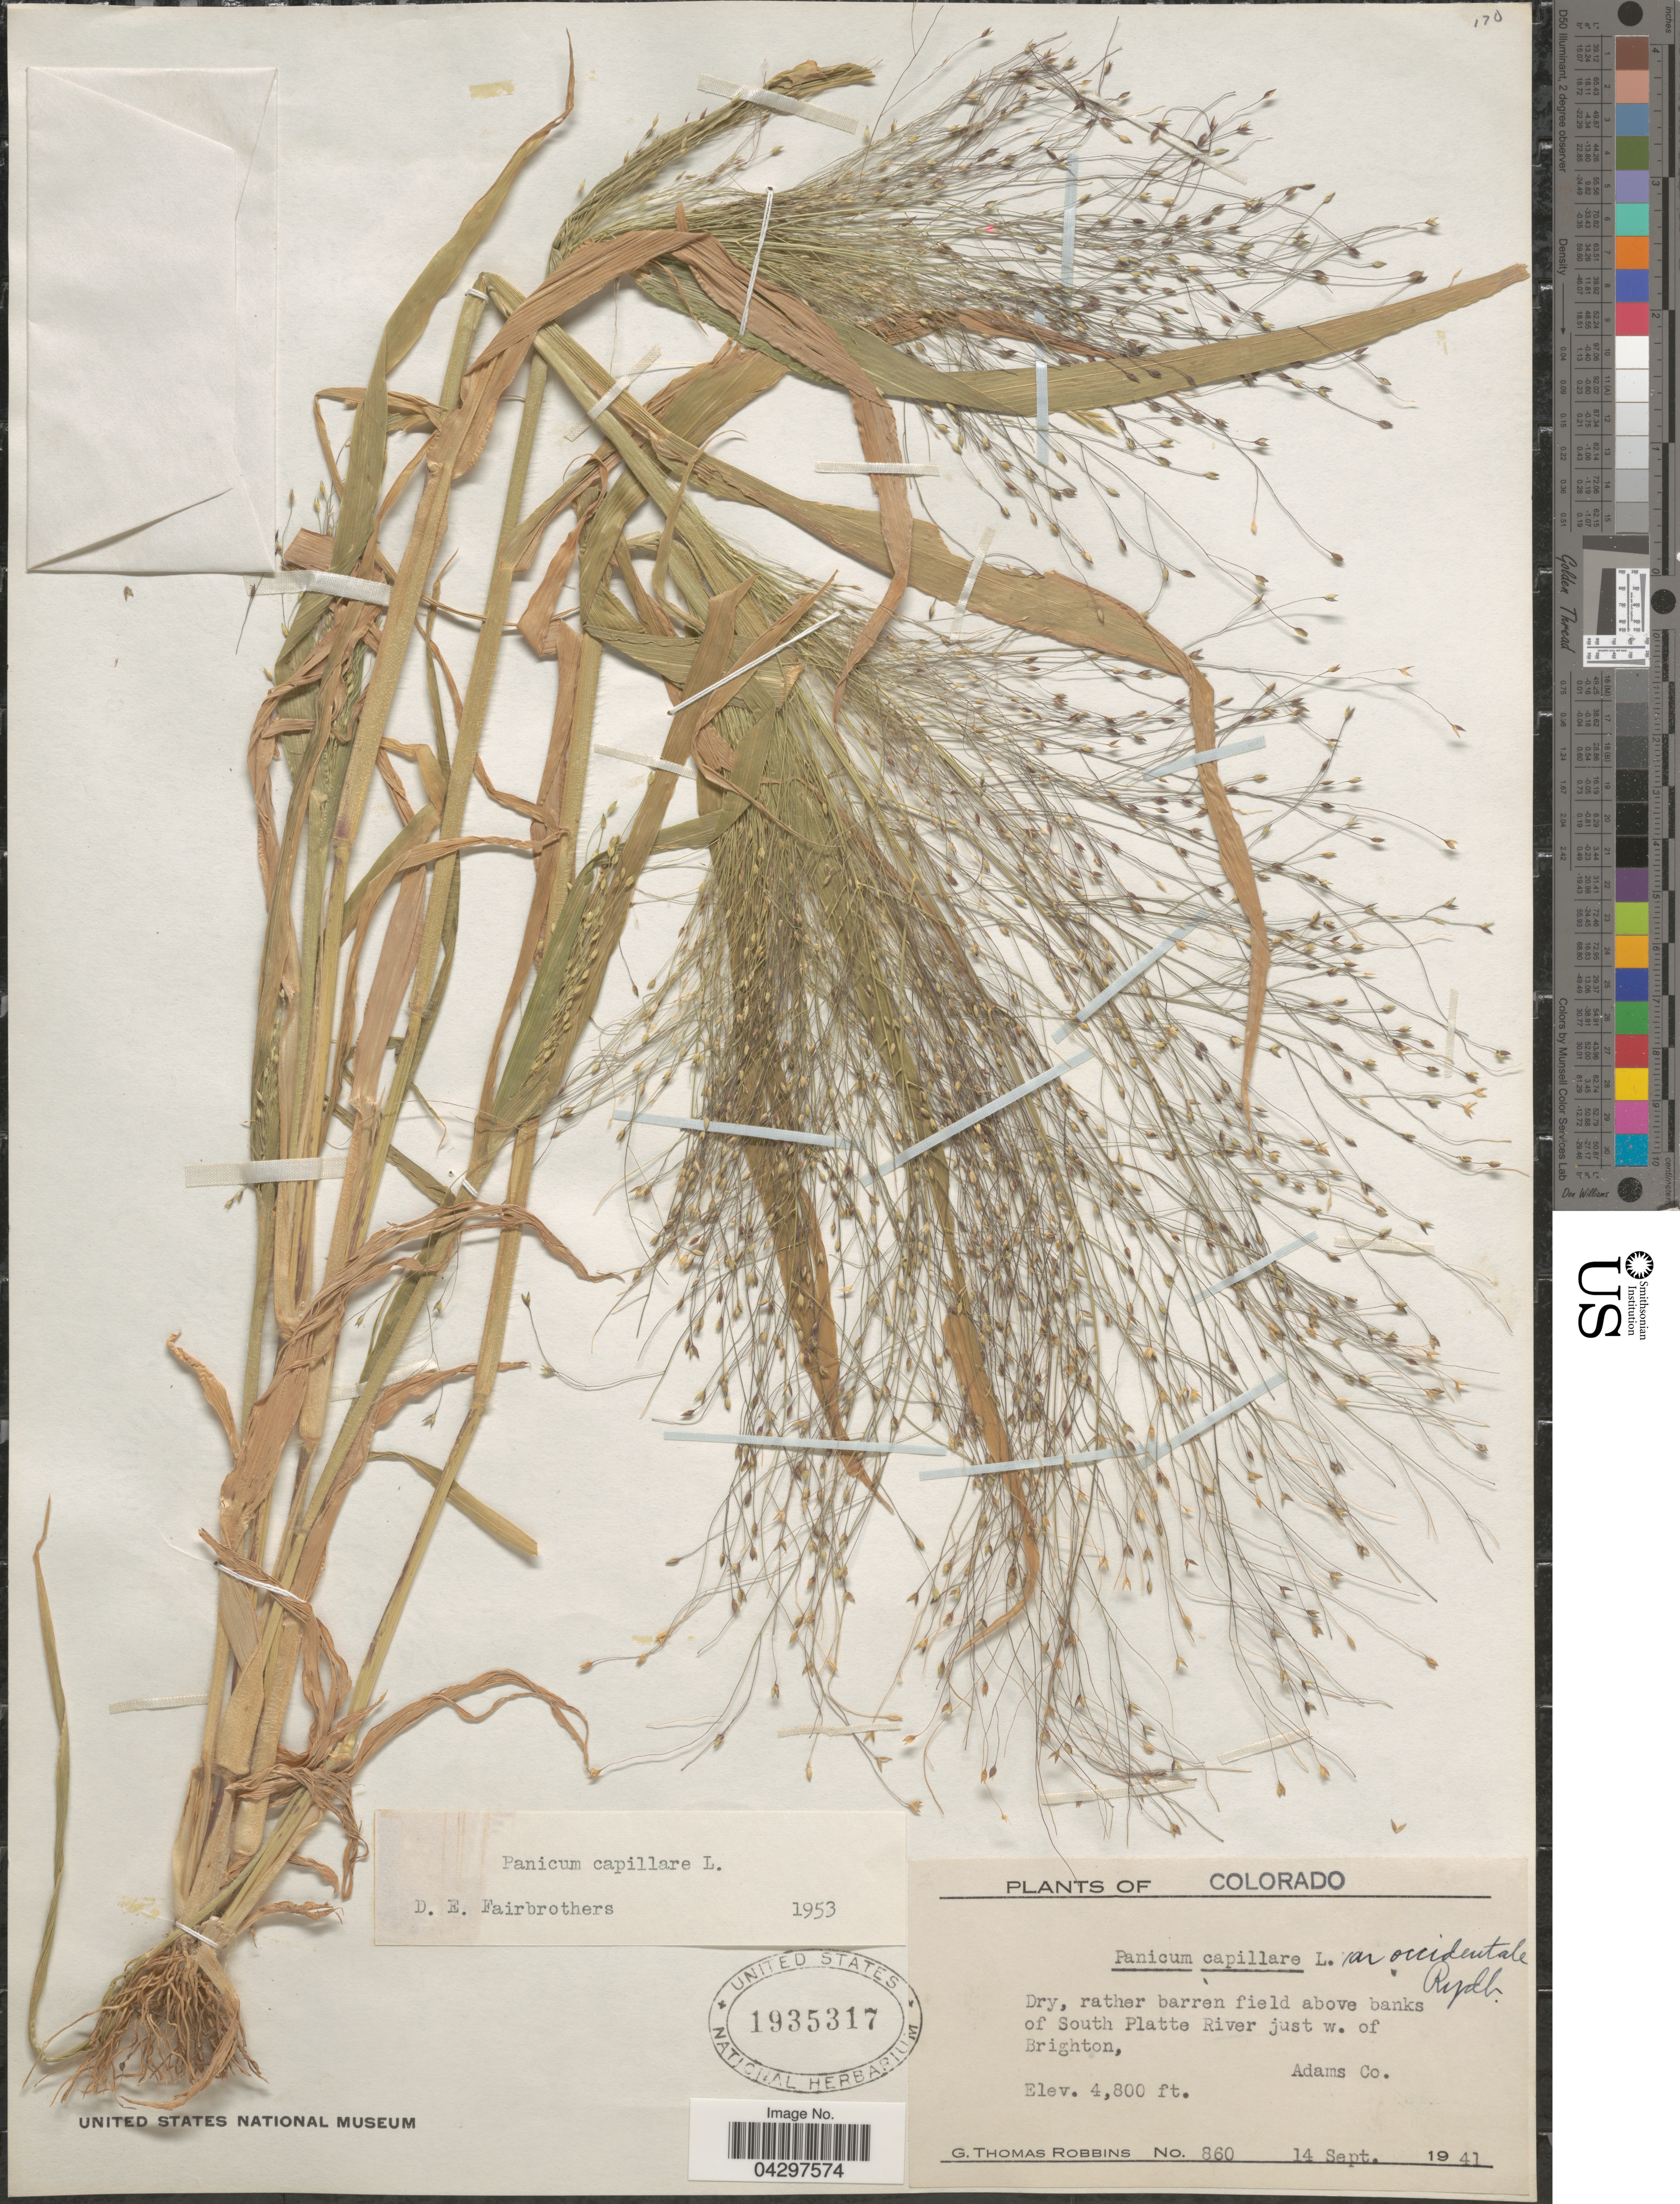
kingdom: Plantae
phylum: Tracheophyta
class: Liliopsida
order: Poales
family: Poaceae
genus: Panicum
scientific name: Panicum capillare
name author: L.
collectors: G. T. Robbins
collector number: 860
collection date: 1941-09-14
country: United States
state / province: Colorado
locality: Dry, rather barren field above banks of South Platte river just w. of Brighton, Adams Co.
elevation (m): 1463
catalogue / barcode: US 1935317